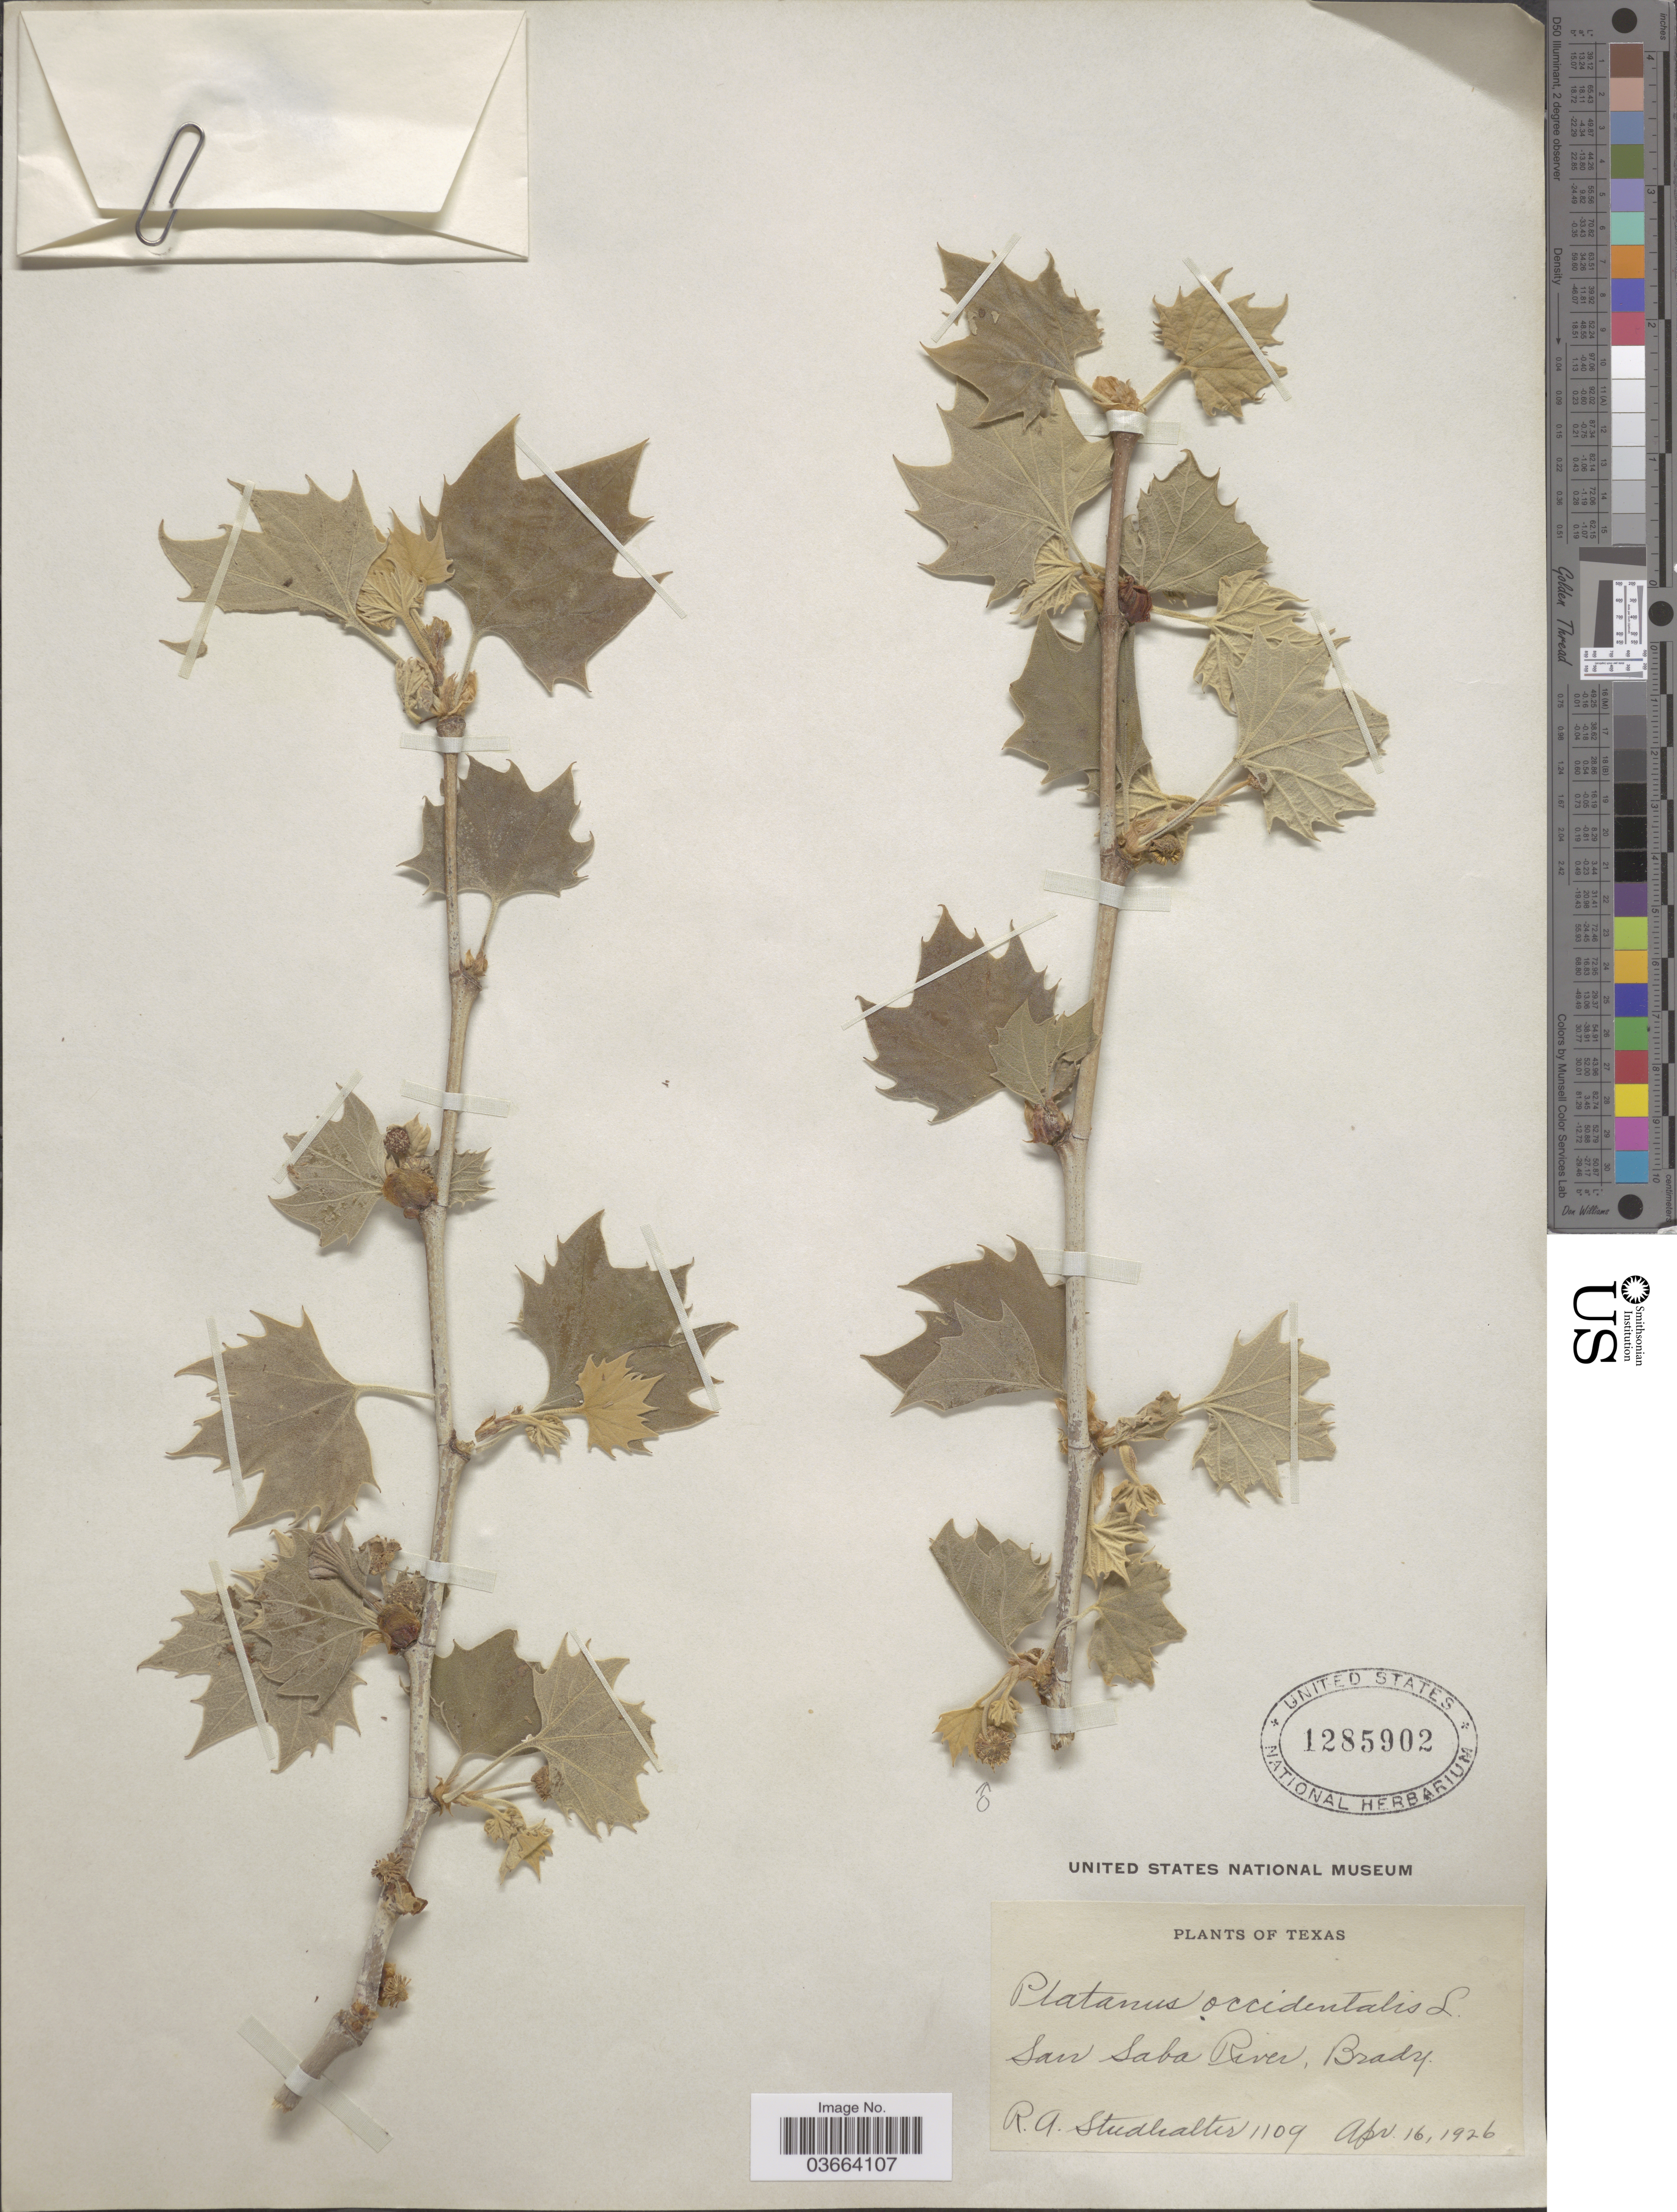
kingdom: Plantae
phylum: Tracheophyta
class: Magnoliopsida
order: Proteales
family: Platanaceae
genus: Platanus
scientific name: Platanus occidentalis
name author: L.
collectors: R. Studhalter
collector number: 1109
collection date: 1926-04-16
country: United States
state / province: Texas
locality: San Saba River, Brady.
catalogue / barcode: US 1285902